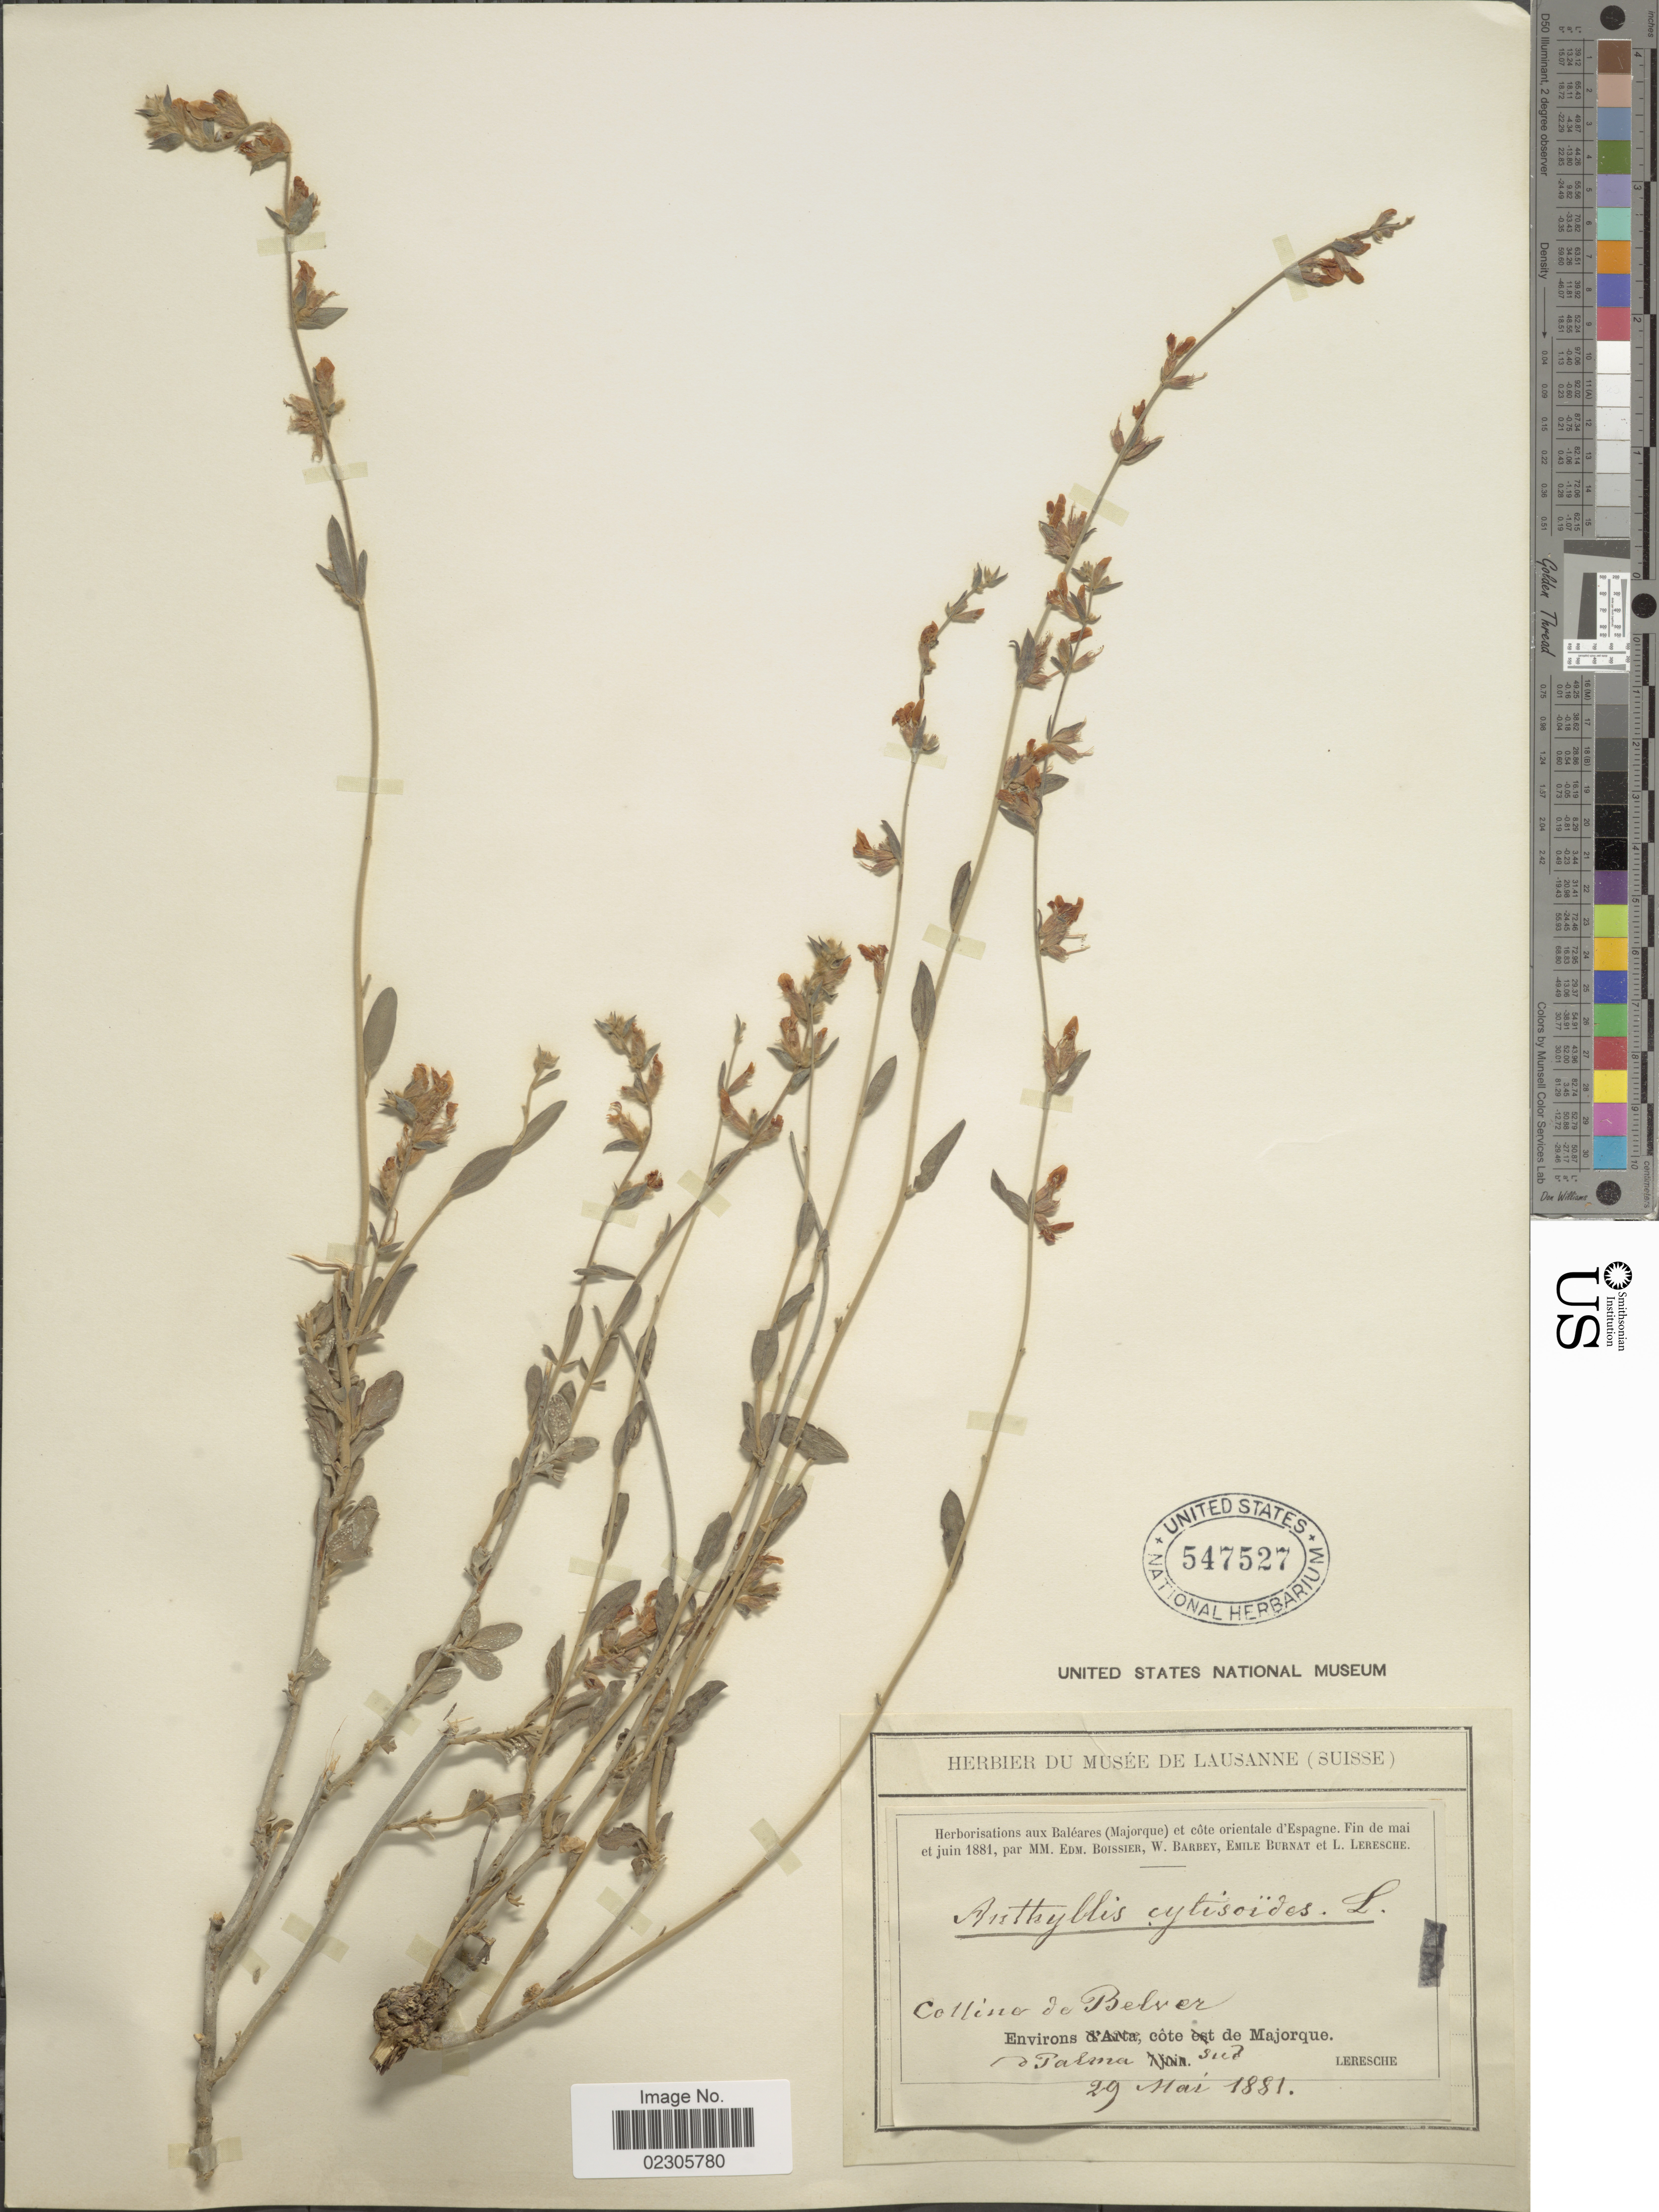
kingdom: Plantae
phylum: Tracheophyta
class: Magnoliopsida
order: Fabales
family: Fabaceae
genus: Anthyllis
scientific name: Anthyllis cytisoides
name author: L.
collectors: L. Leresche, P. Boissier, W. Barbey & E. Burnat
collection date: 1881-05-29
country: Spain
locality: Collina de Belser, Environs cote de Majorque, Palma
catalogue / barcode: US 547527